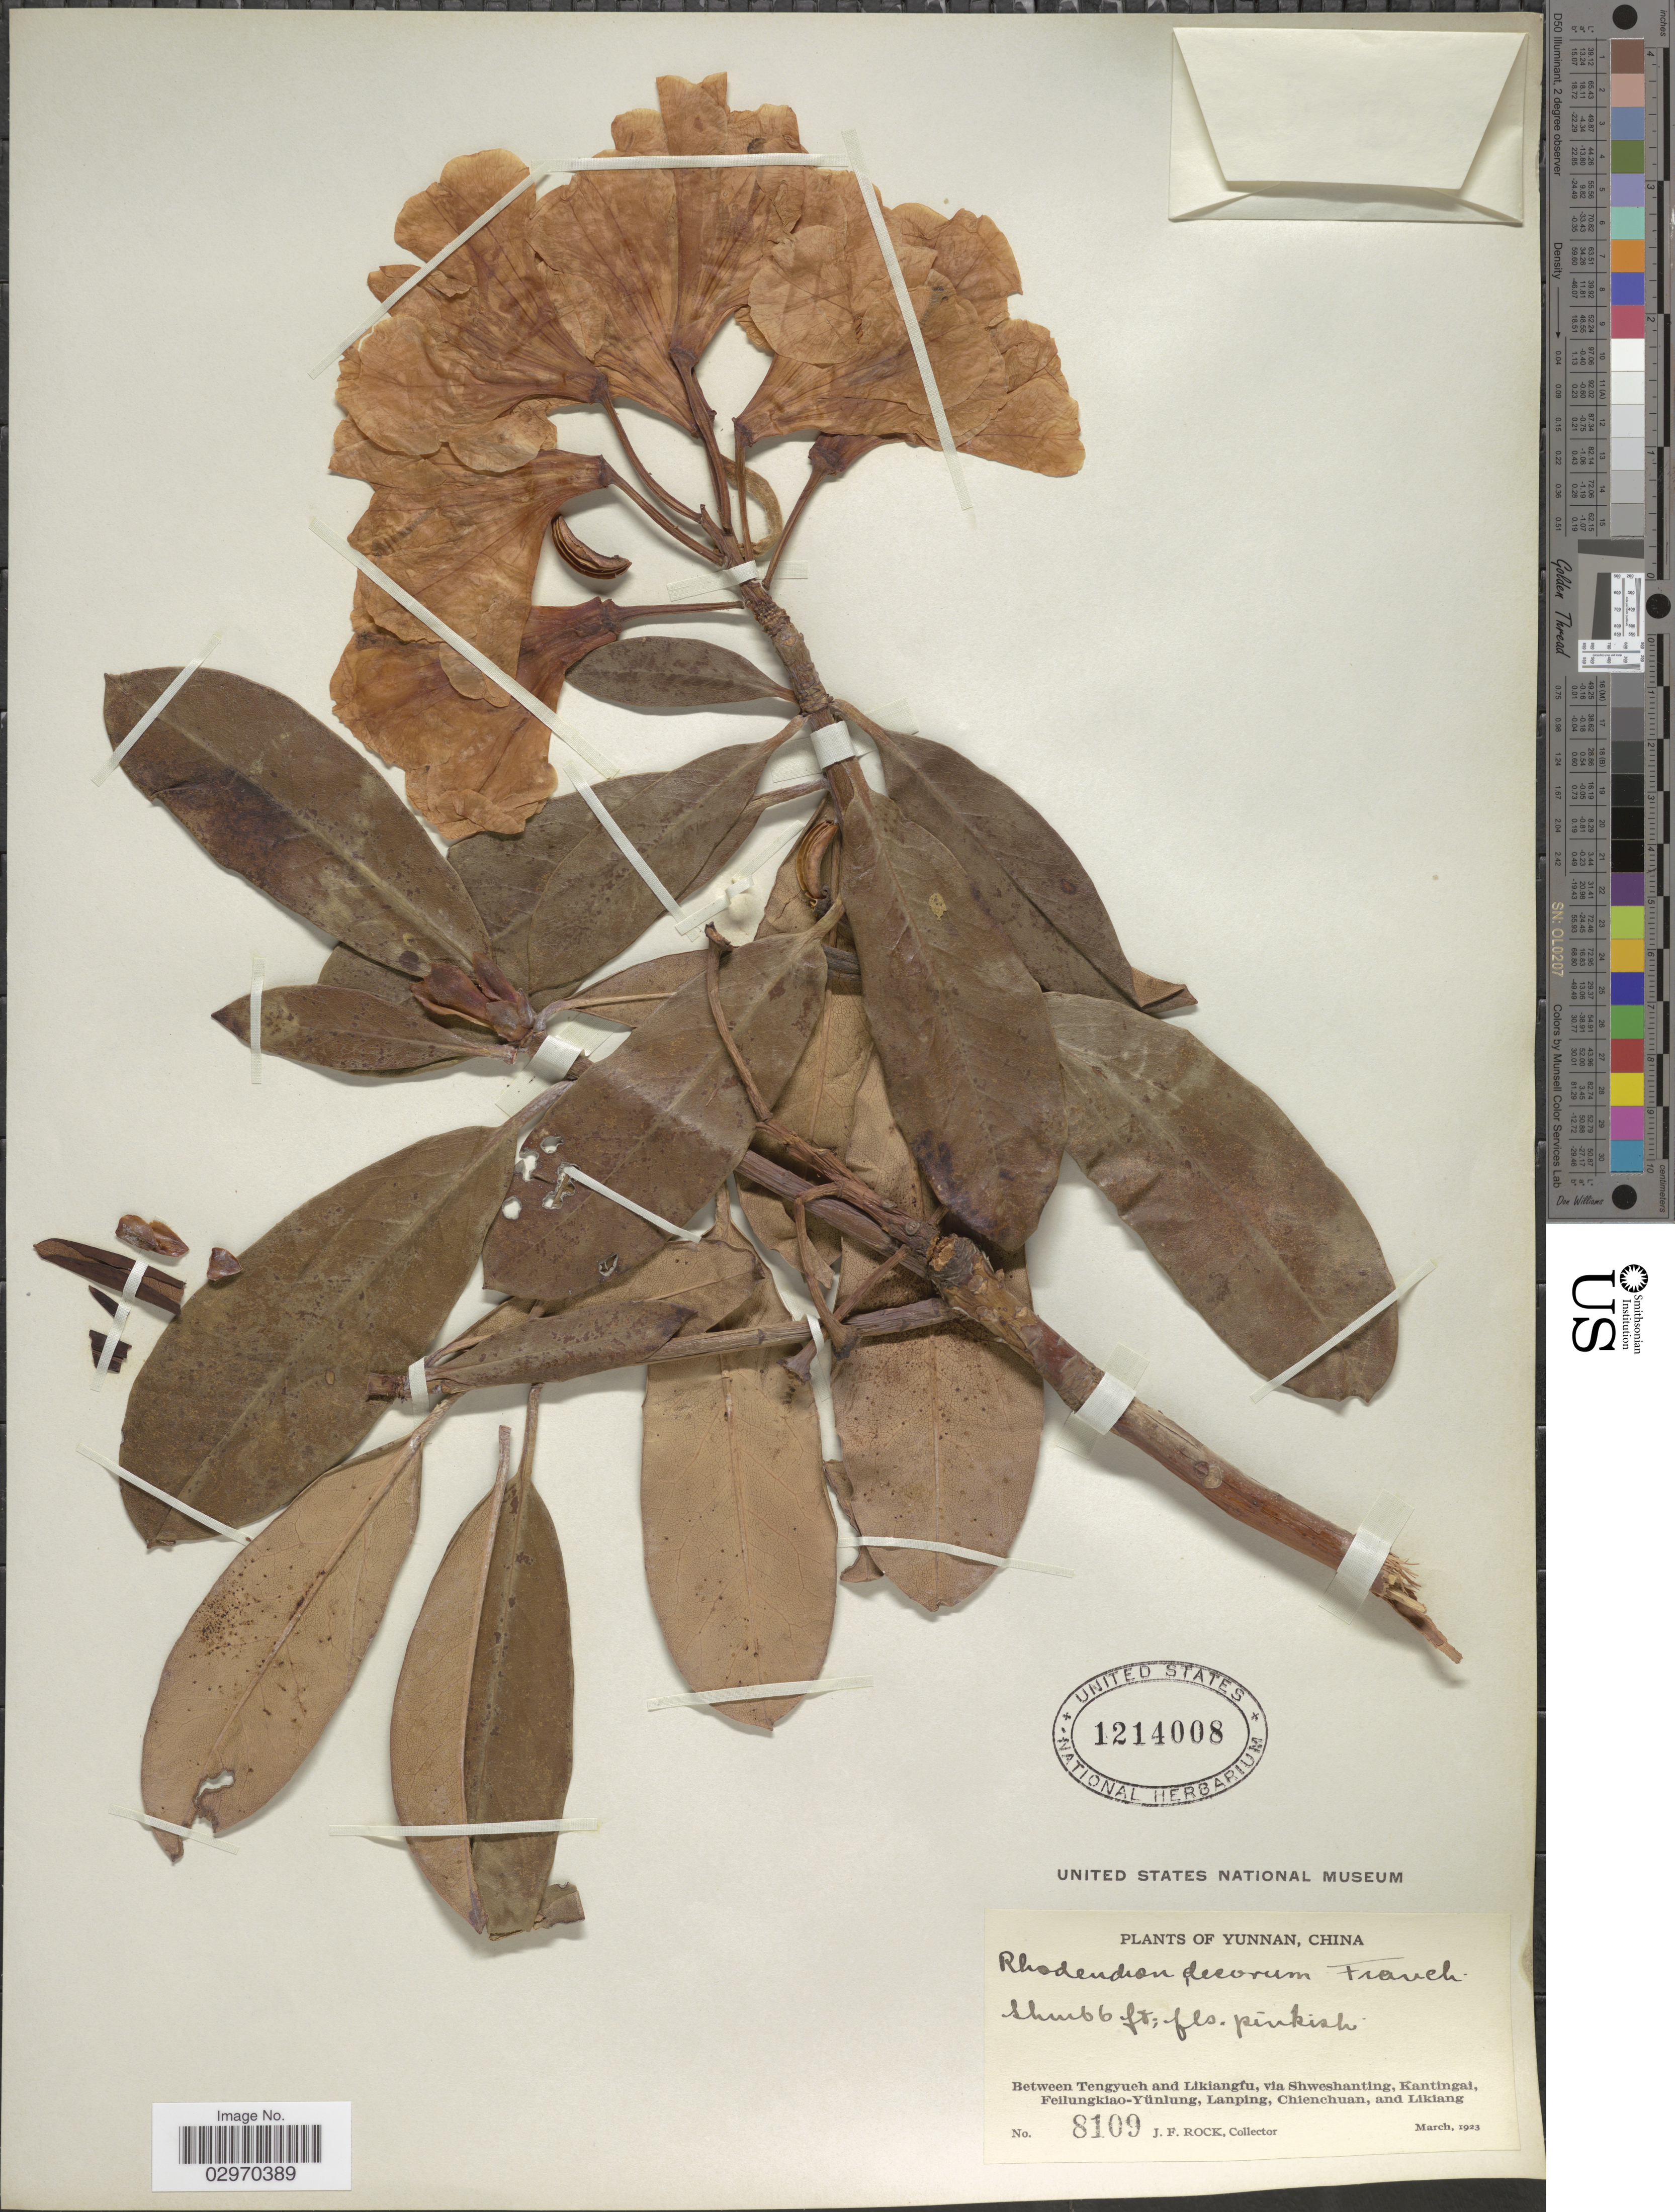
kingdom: Plantae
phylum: Tracheophyta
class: Magnoliopsida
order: Ericales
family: Ericaceae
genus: Rhododendron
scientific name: Rhododendron decorum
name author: Franch.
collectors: J. Rock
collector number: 8109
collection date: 1923-03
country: China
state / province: Yunnan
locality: Between Tengyueh and Likiangfu, via Shweshanting, Kantingai, Feilungkiao-Yünlung, Lanping, Chienchuan, and Likiang.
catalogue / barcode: US 1214008